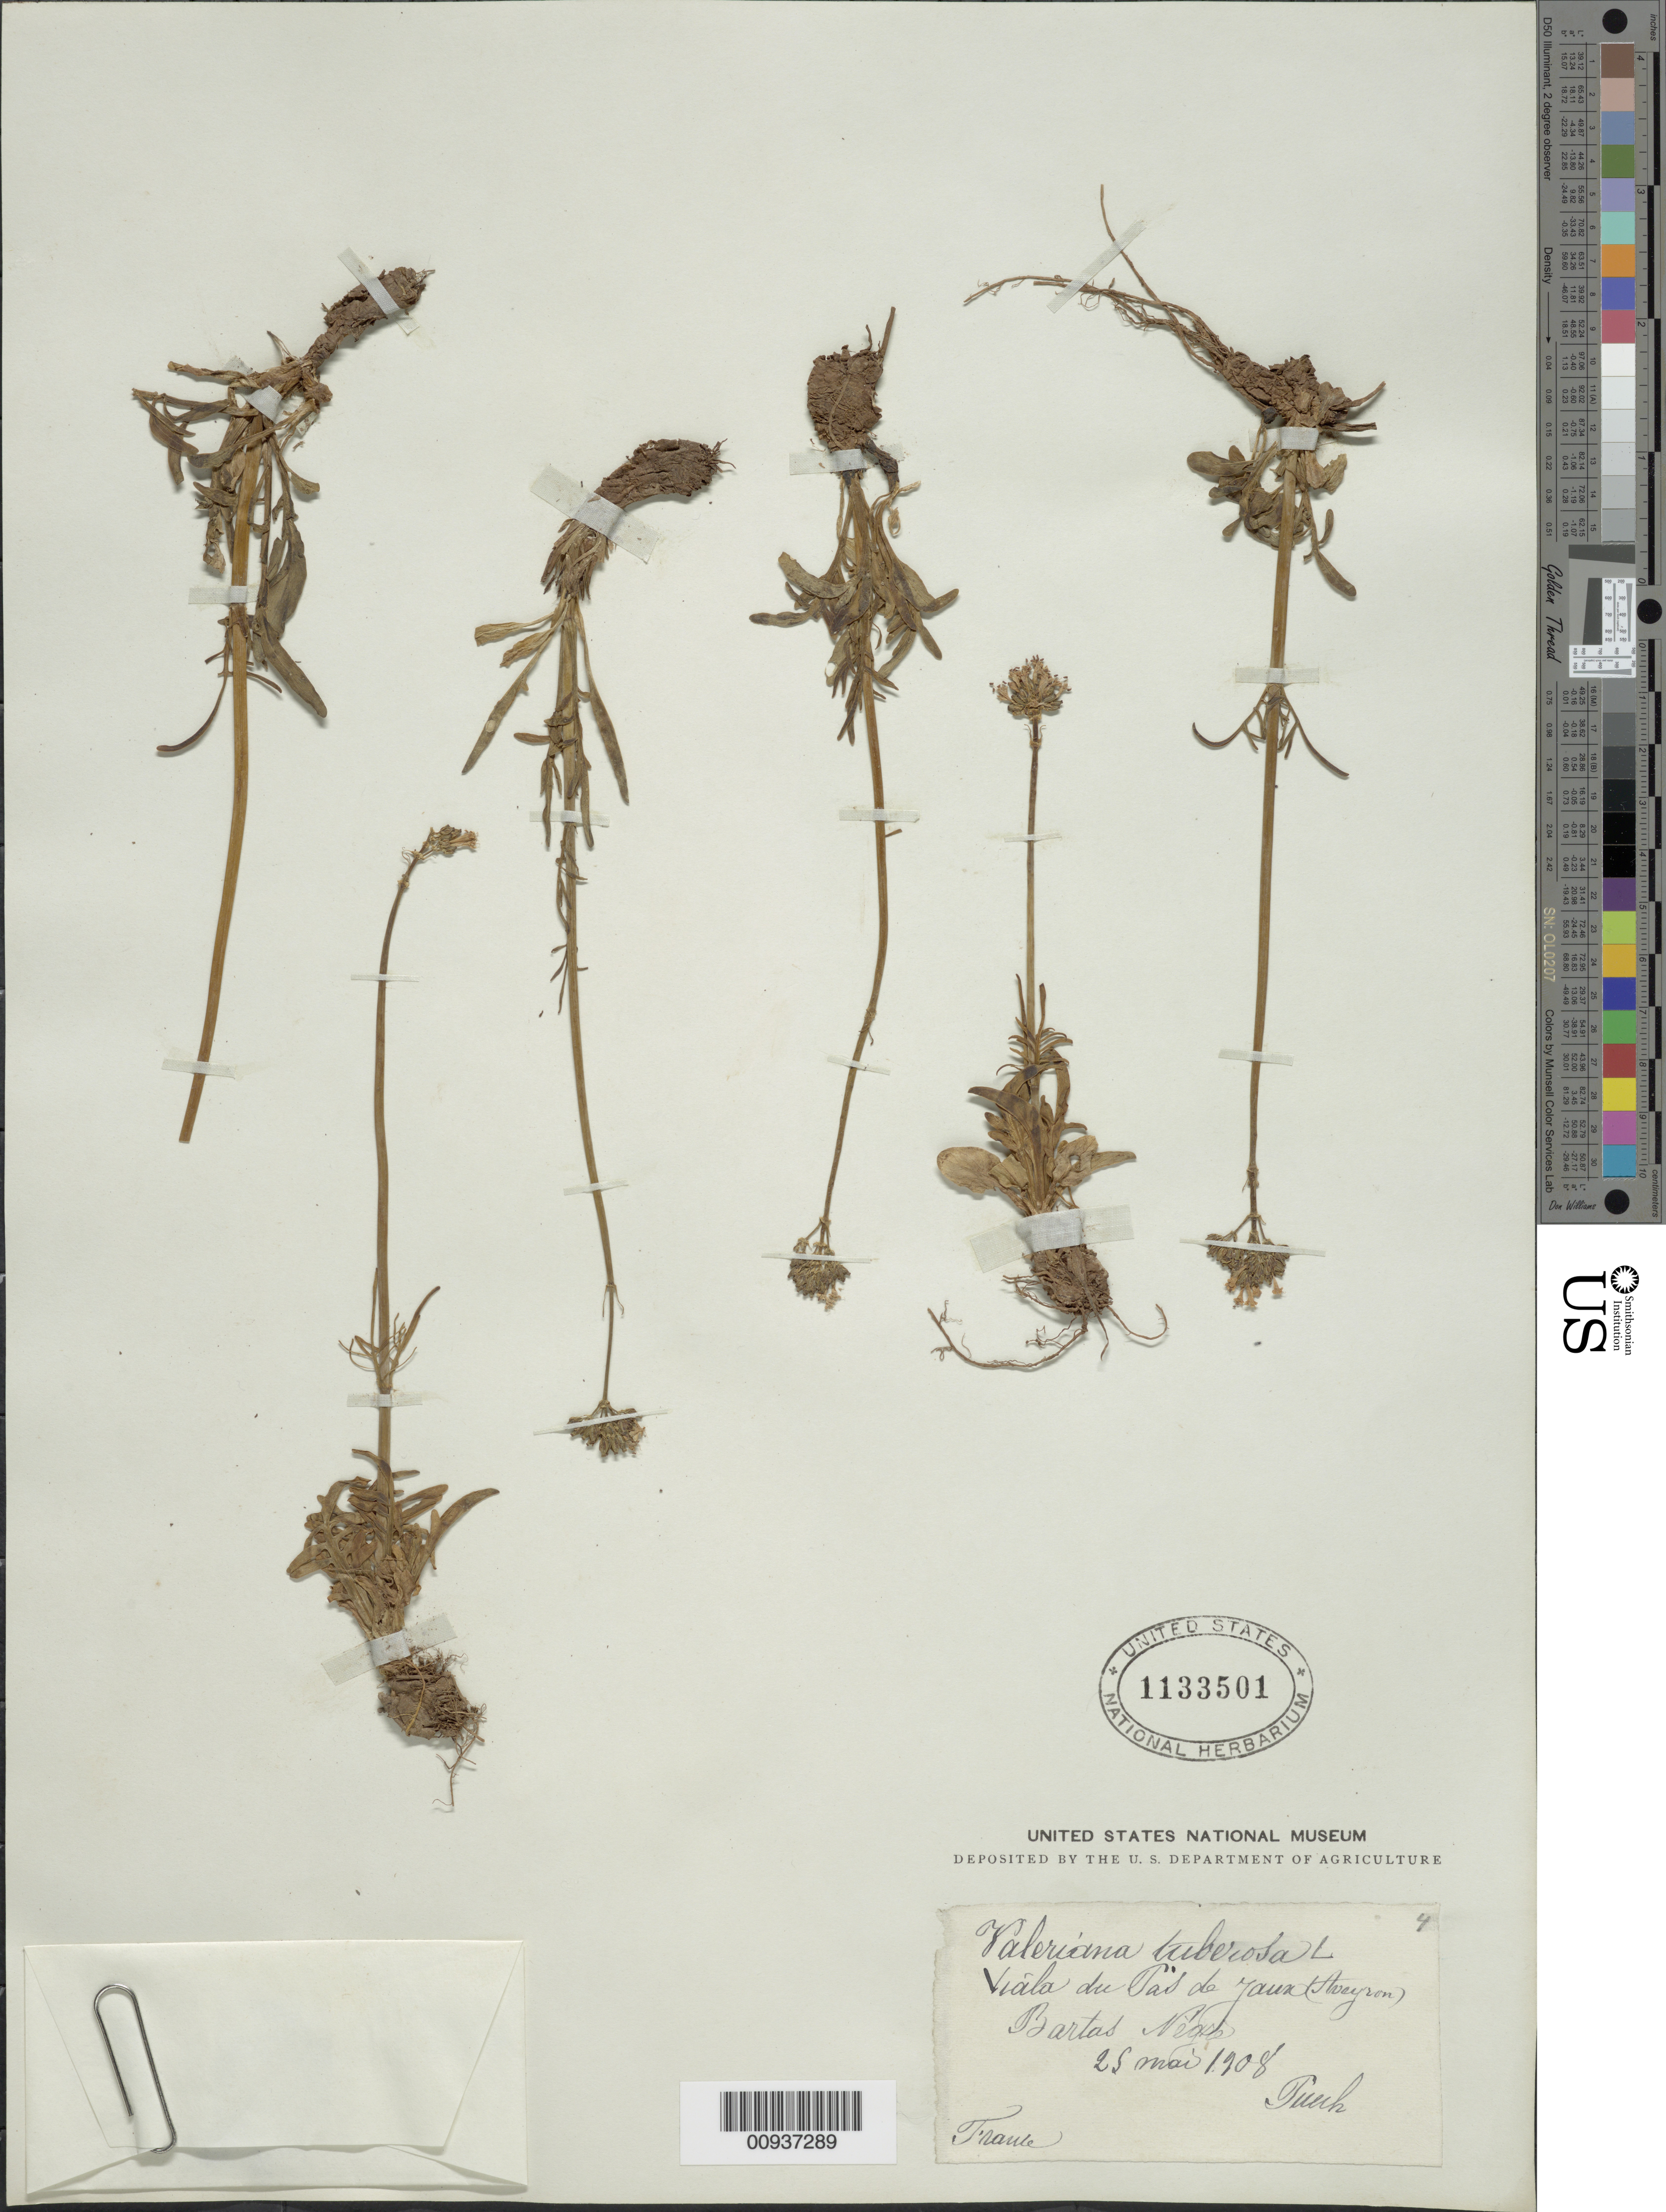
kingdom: Plantae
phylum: Tracheophyta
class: Magnoliopsida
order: Dipsacales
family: Caprifoliaceae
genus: Valeriana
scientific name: Valeriana tuberosa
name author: L.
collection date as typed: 25 May 1908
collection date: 1908-05-25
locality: Locality card illegible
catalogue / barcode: US 1133501